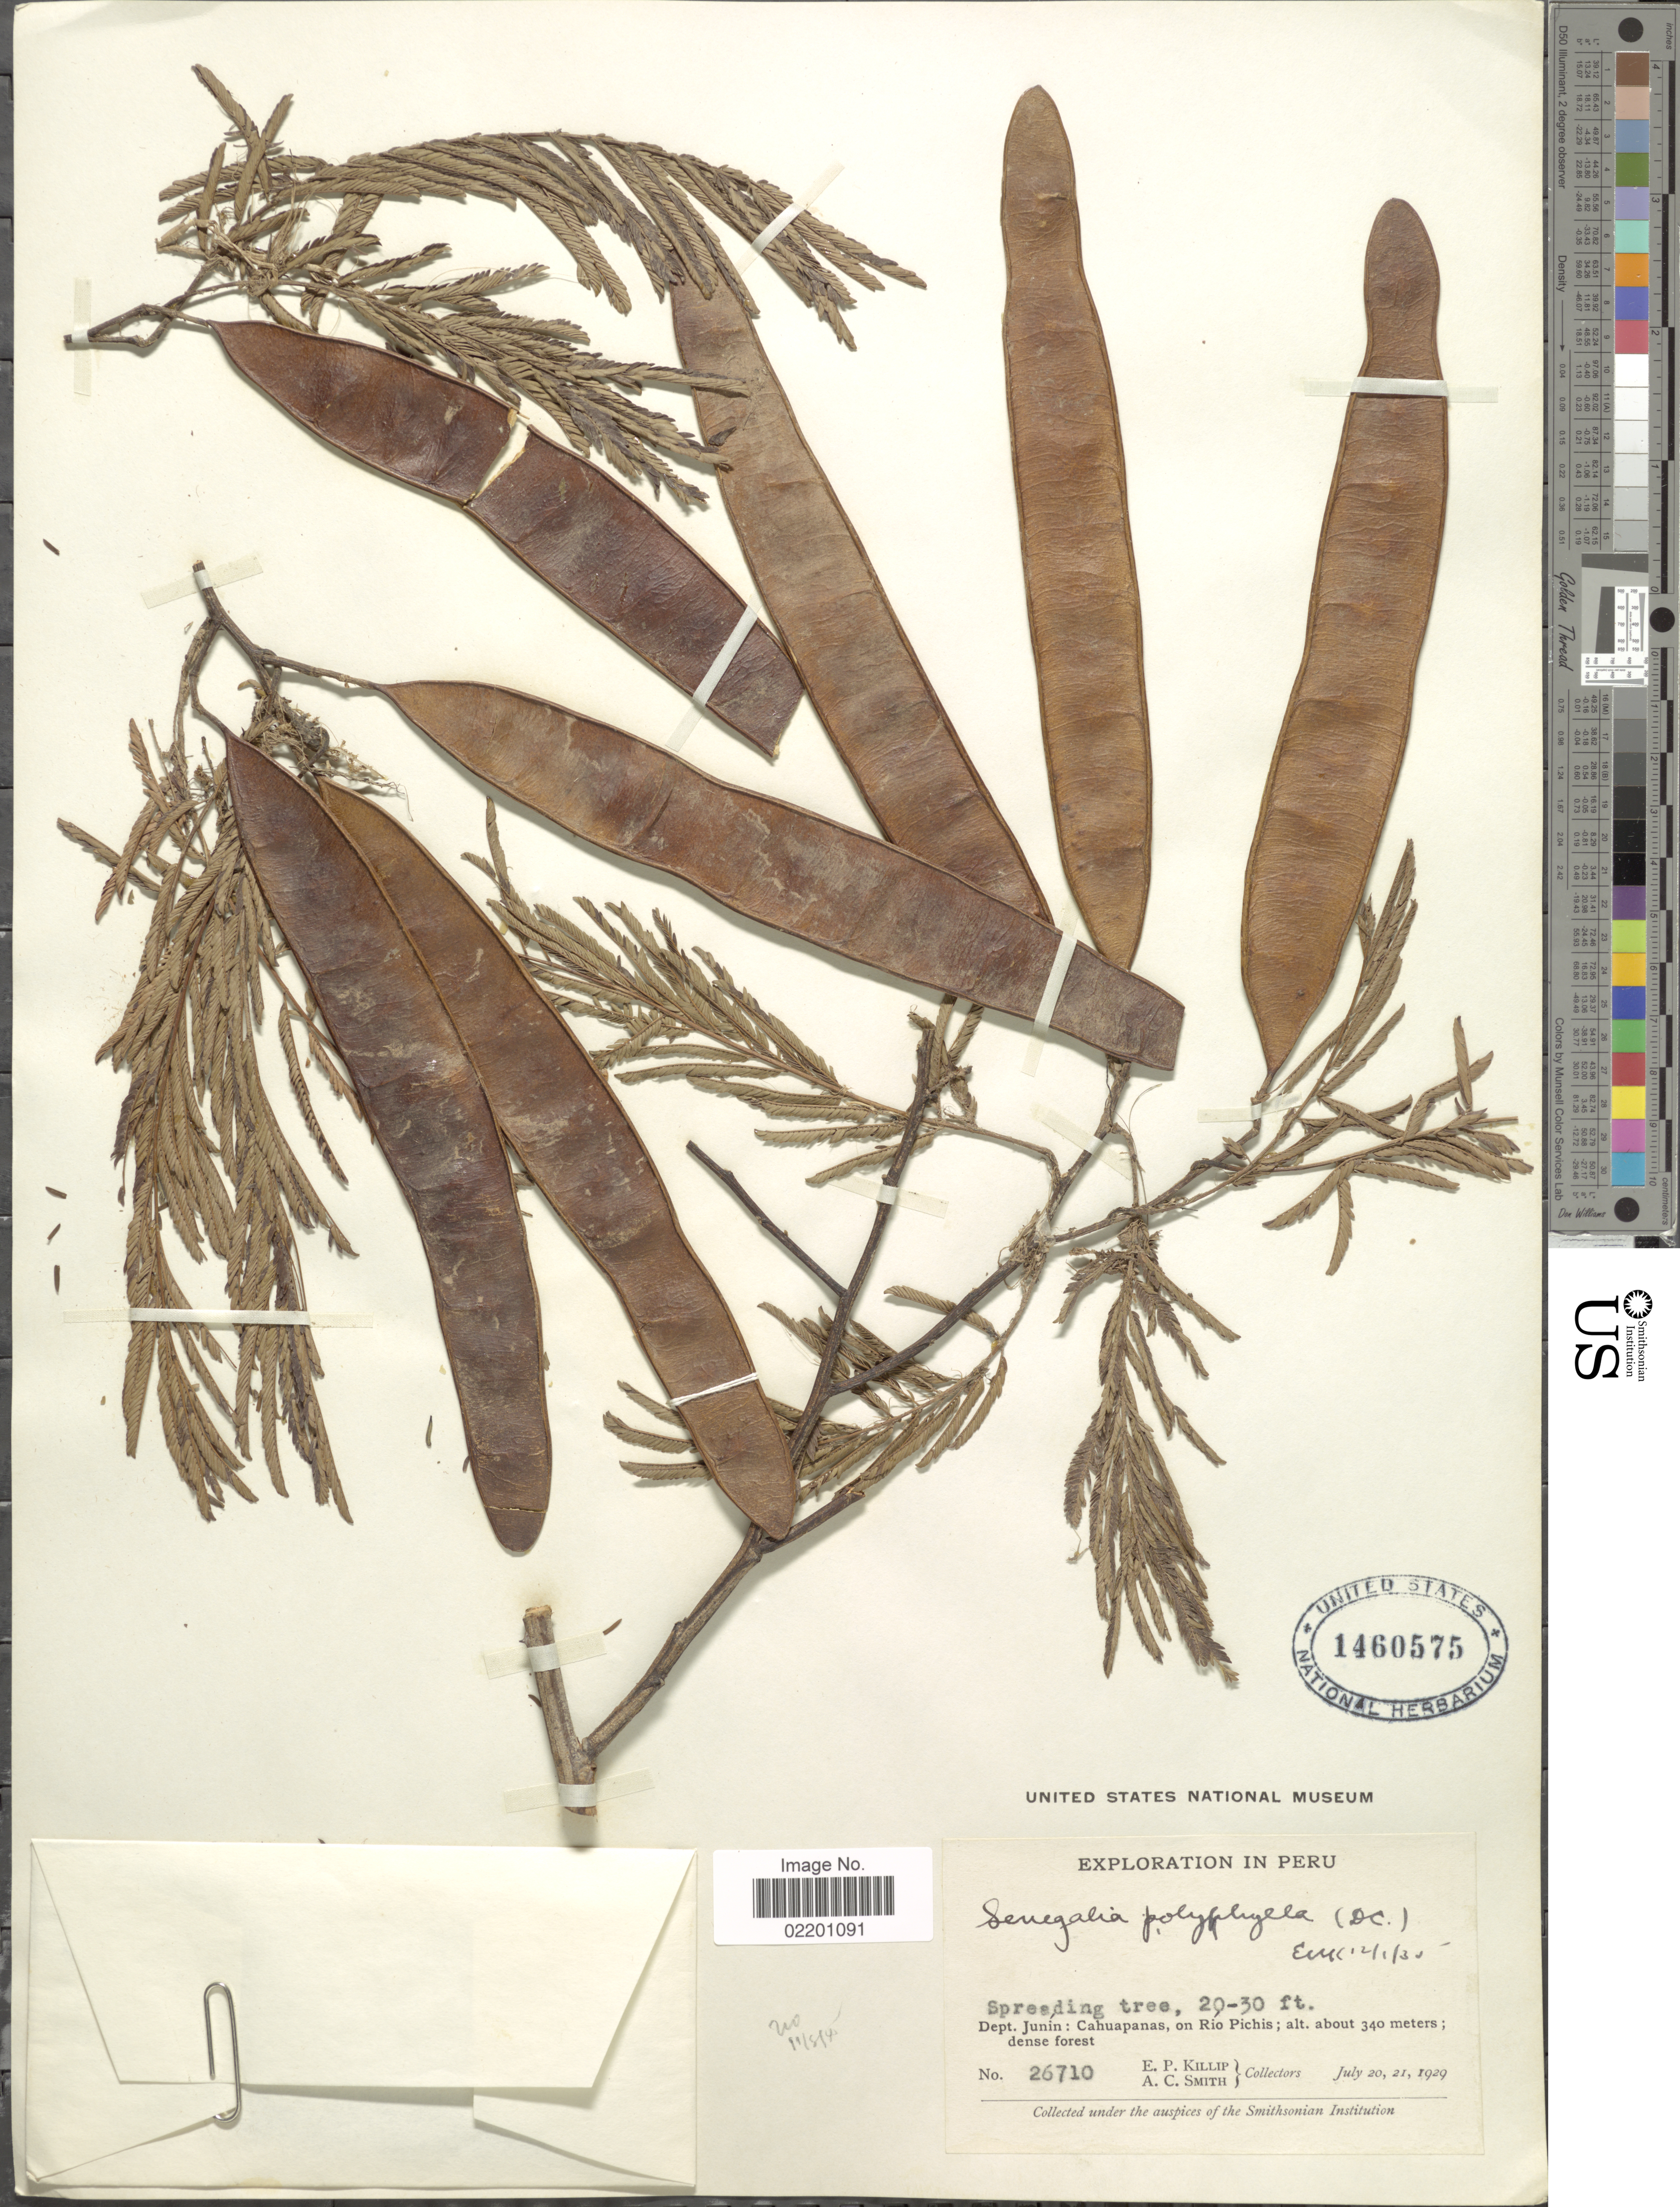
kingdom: Plantae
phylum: Tracheophyta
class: Magnoliopsida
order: Fabales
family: Fabaceae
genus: Senegalia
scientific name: Senegalia loretensis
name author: (J.F. Macbr.) Seigler & Ebinger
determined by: Santos, V. Terra dos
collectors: E. P. Killip & A. C. Smith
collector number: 26710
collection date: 1929-07-20/1929-07-21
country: Peru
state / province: Junín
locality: Dept. Junin : Cahuapanas, on Rio Pichis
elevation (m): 340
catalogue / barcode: US 1450575